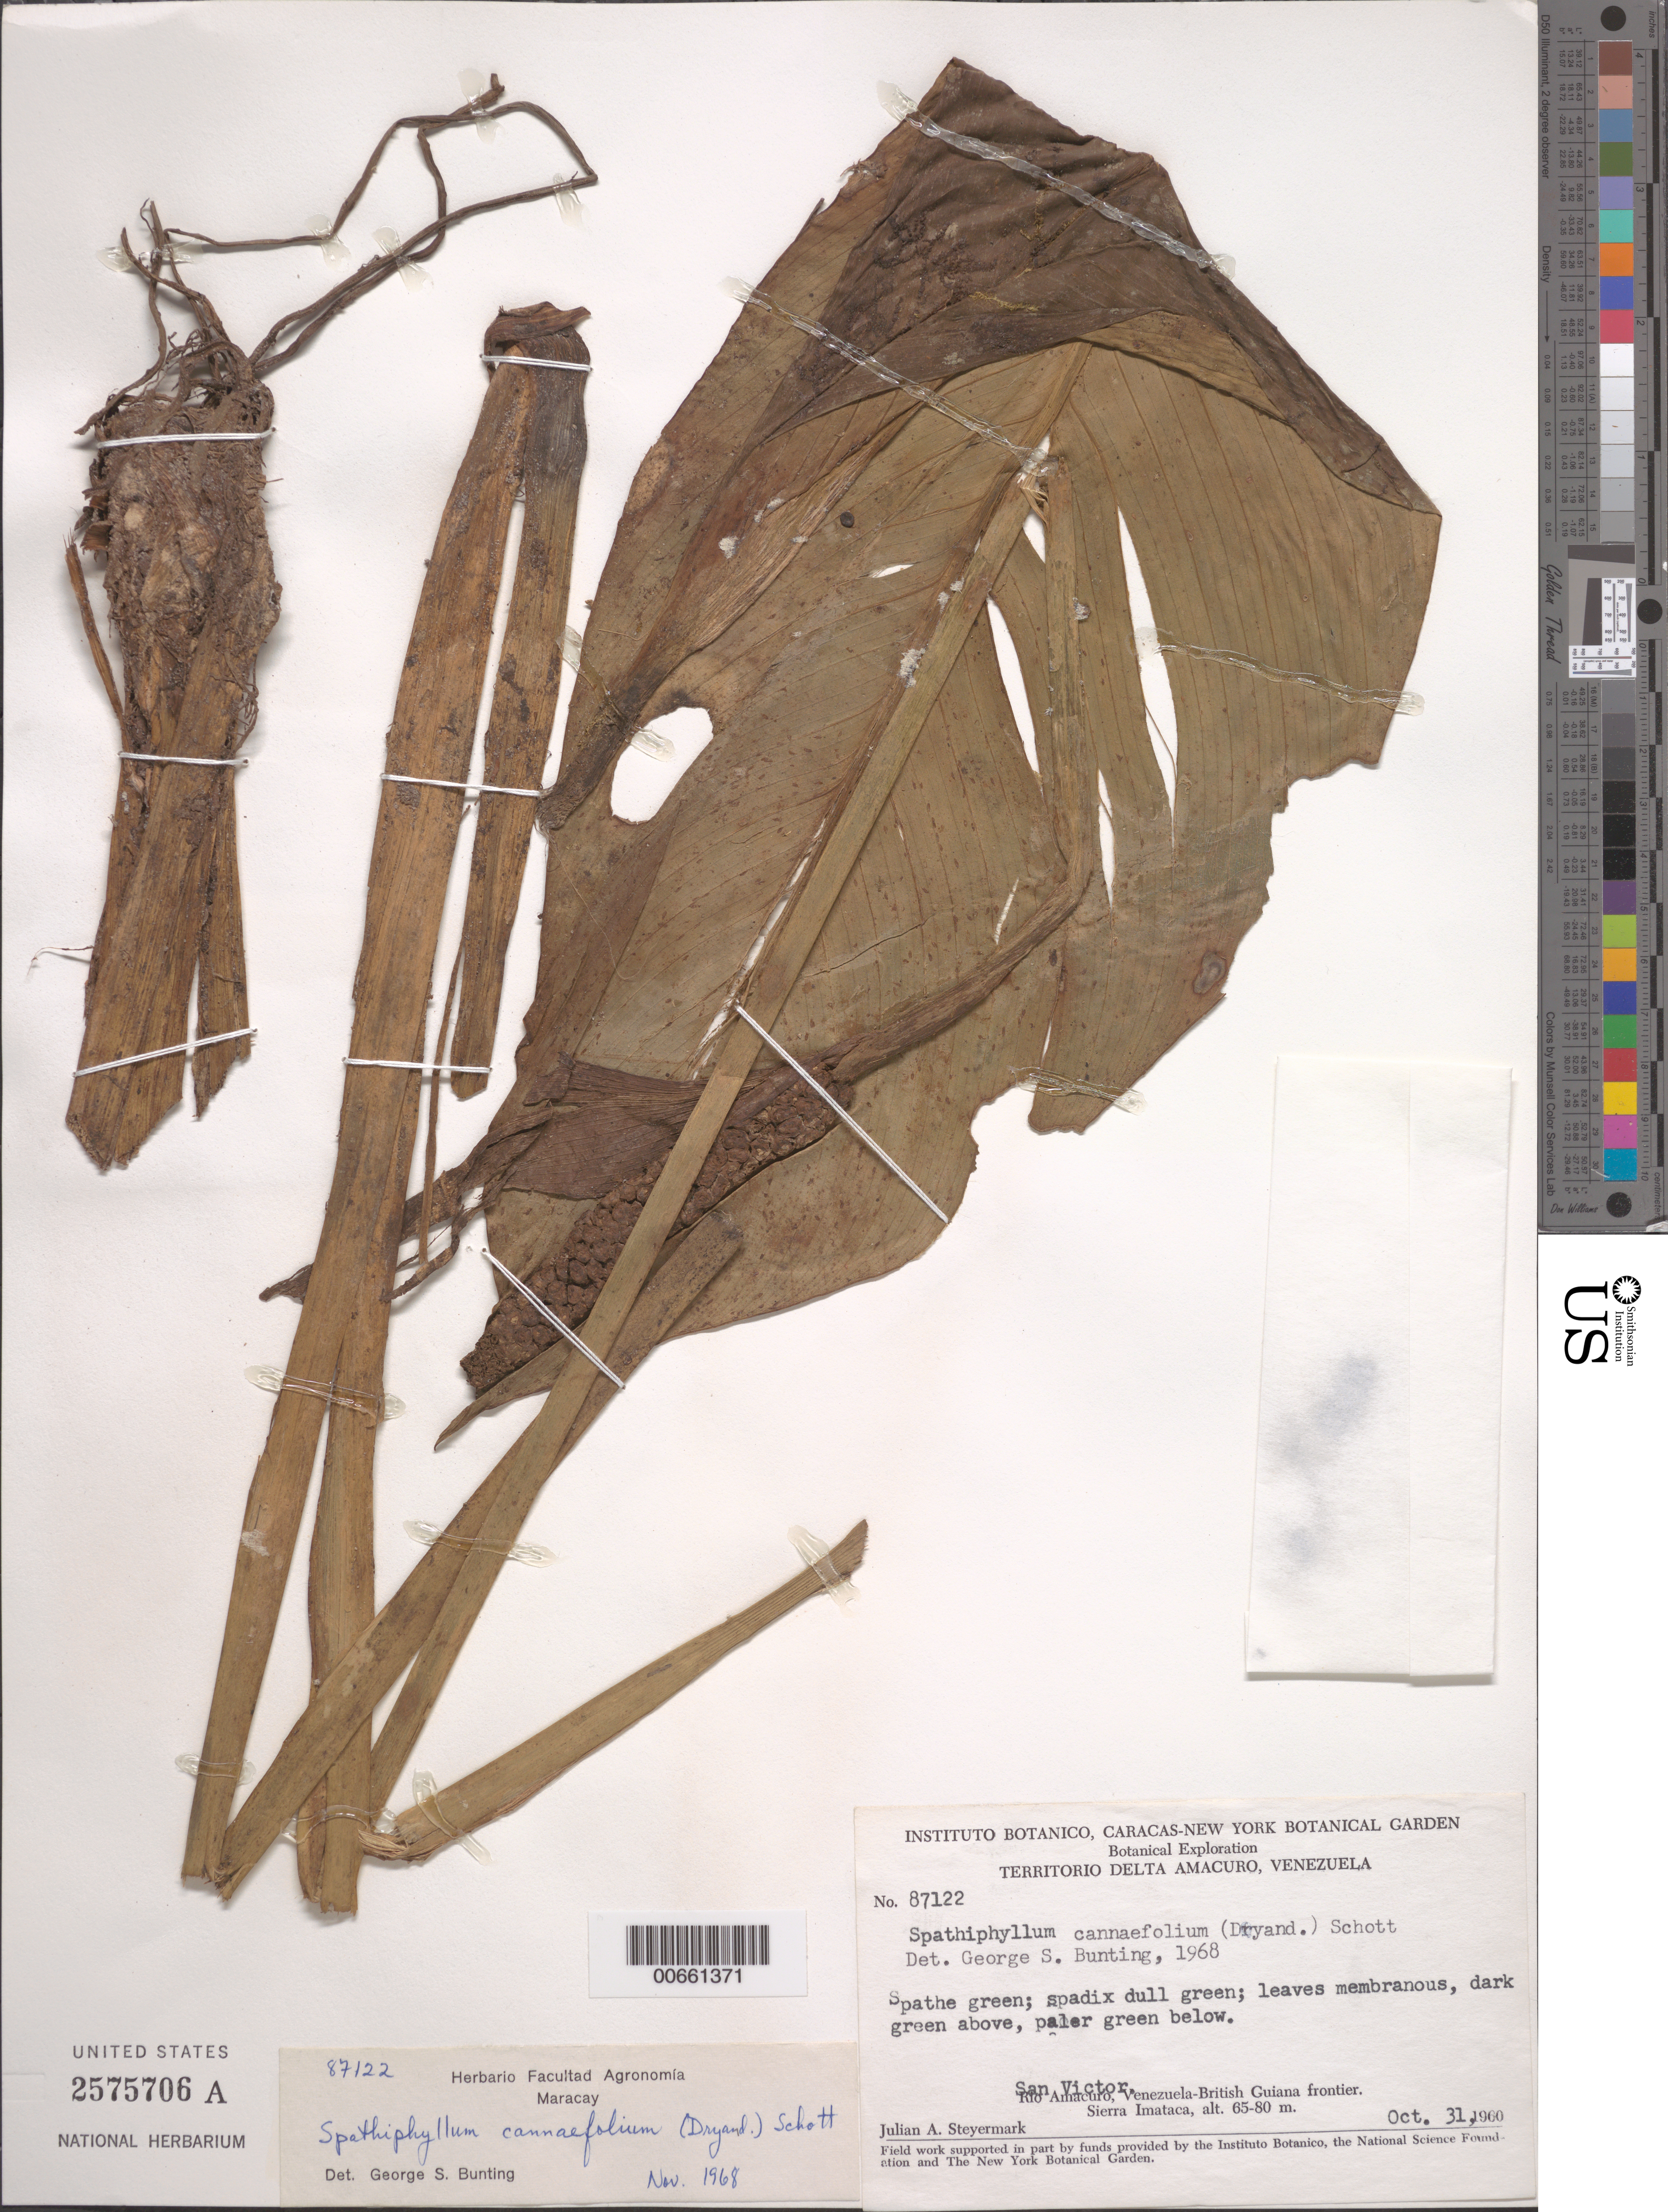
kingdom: Plantae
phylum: Tracheophyta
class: Liliopsida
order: Alismatales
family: Araceae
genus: Spathiphyllum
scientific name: Spathiphyllum cannifolium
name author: (Dryand. ex Sims) Schott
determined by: Bunting, G. S.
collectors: J. Steyermark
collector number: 87122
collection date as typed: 31-Oct-60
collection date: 1960-10-31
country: Venezuela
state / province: Delta Amacuro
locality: San Victor, Río Amacuro, Venezuela-British Guiana frontier, Sierra Imataca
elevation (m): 65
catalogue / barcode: US 2575706A